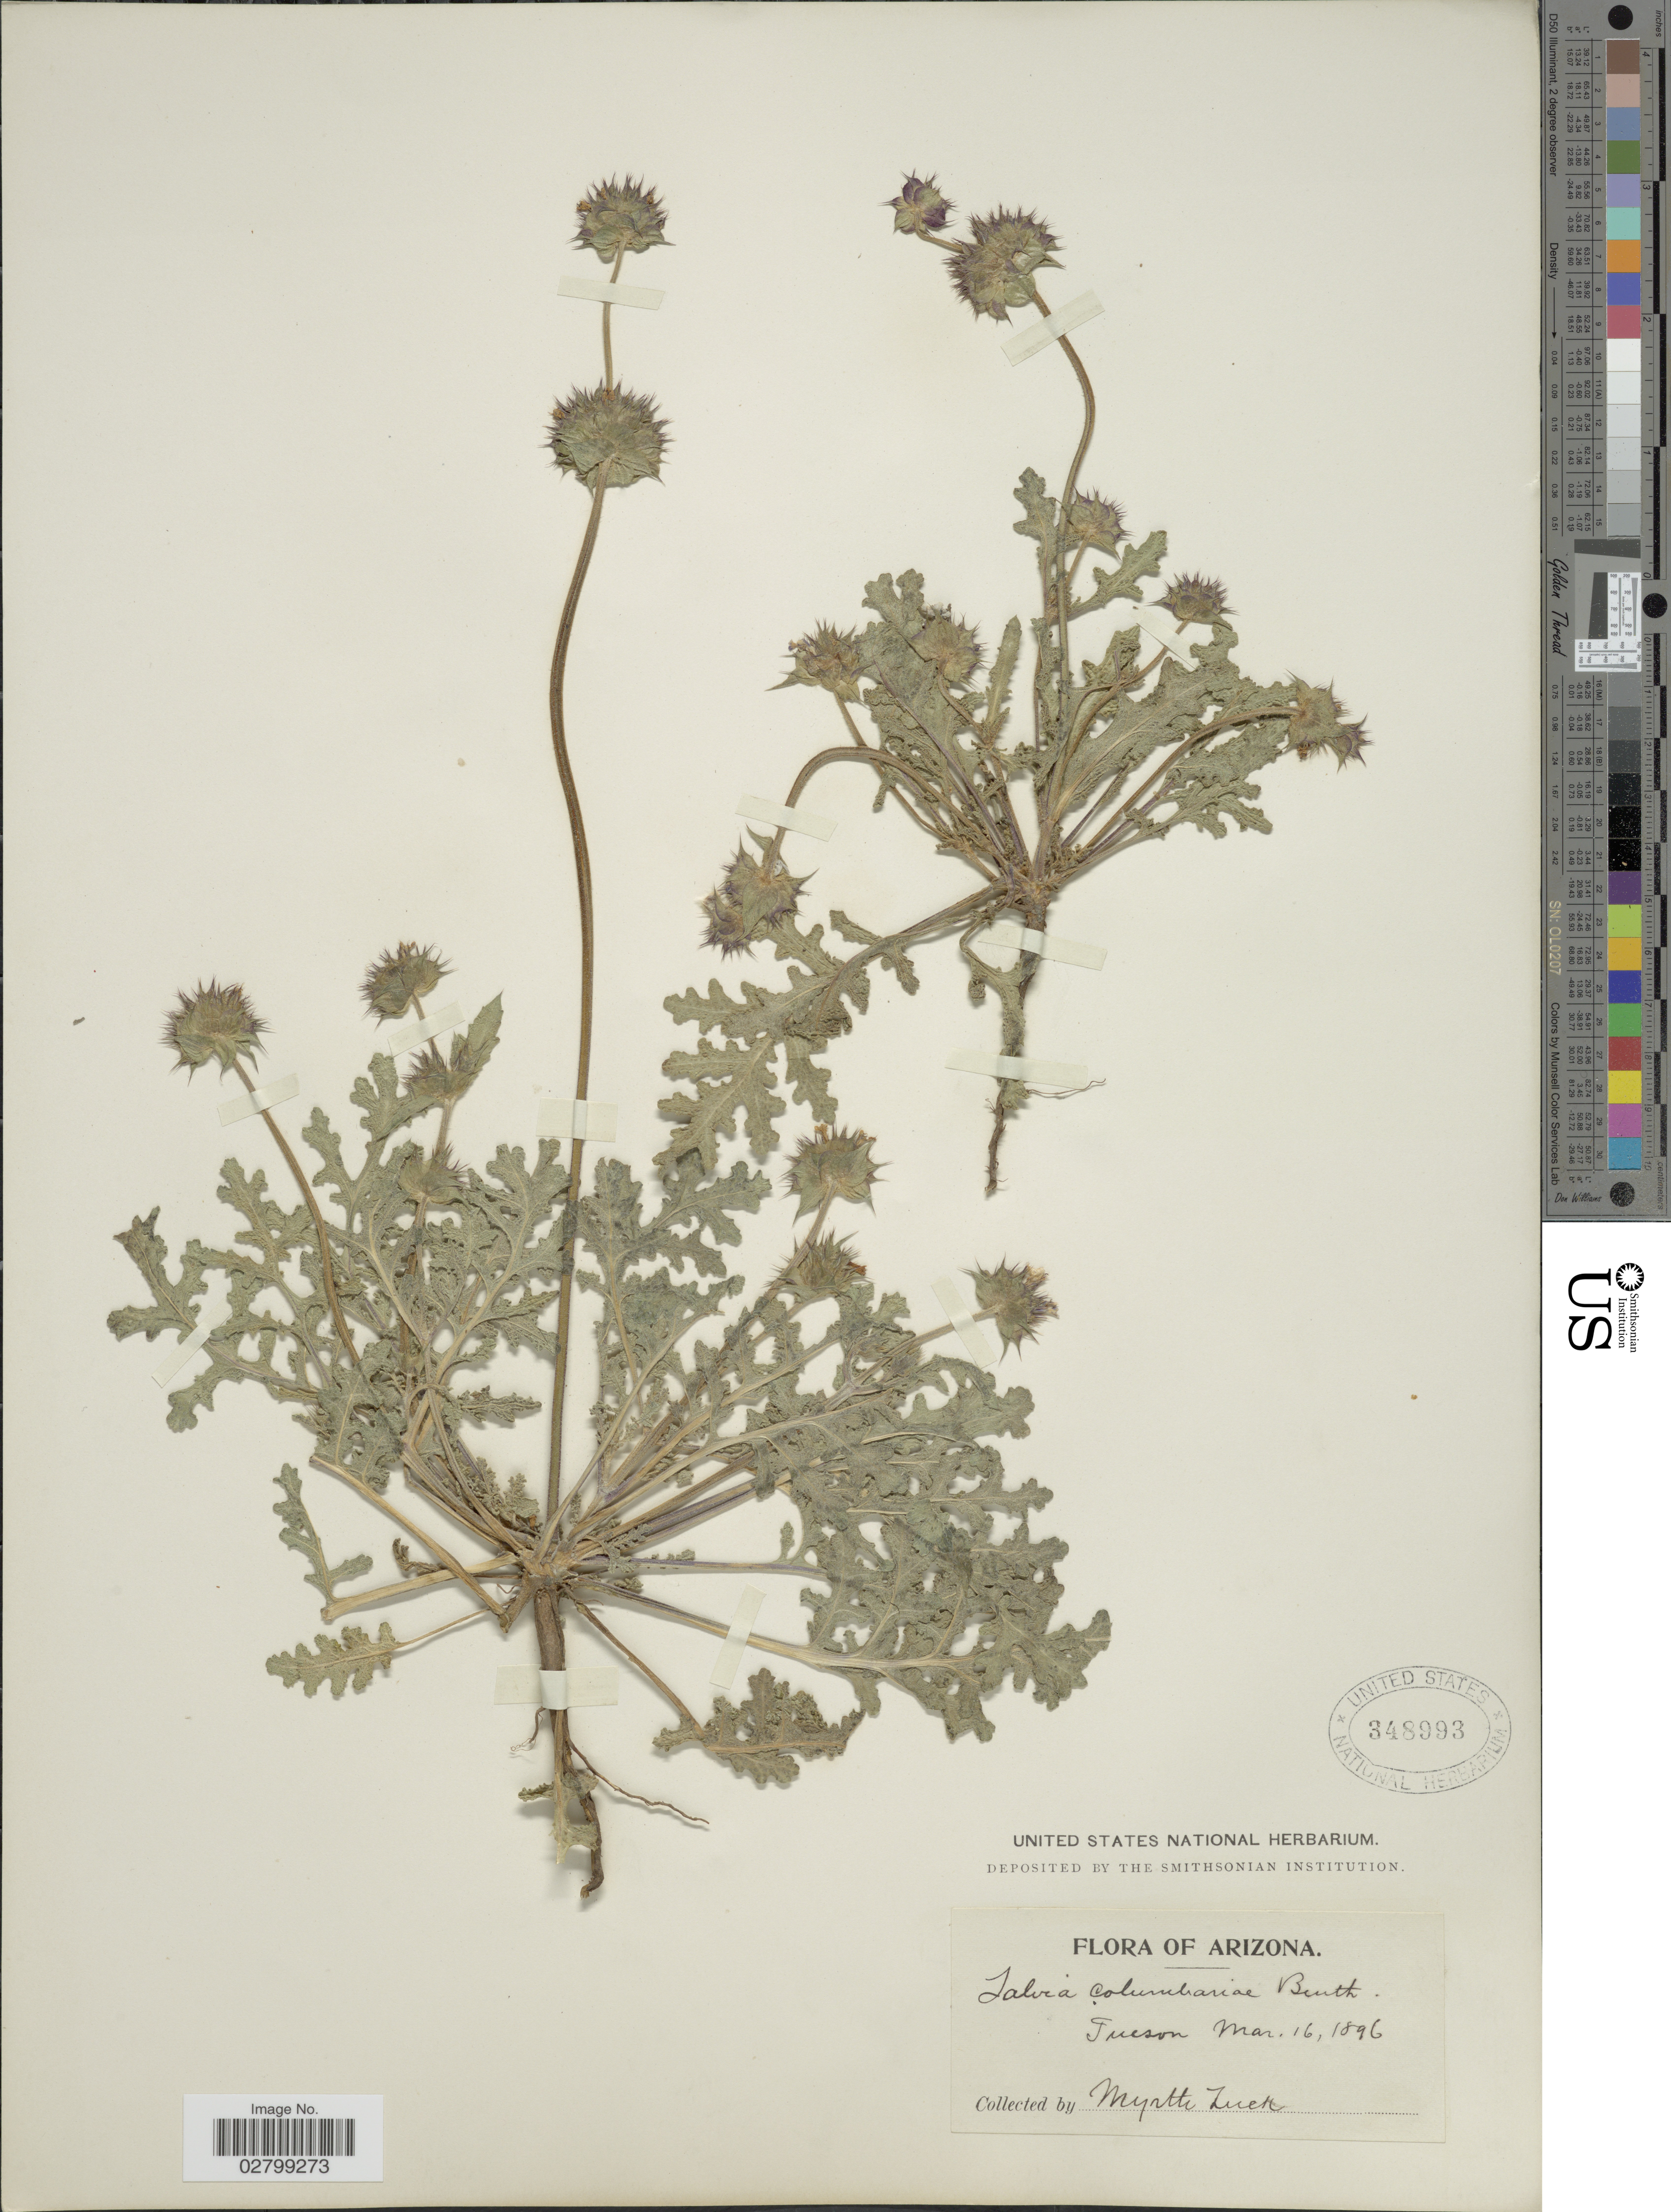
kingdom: Plantae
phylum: Tracheophyta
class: Magnoliopsida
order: Lamiales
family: Lamiaceae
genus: Salvia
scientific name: Salvia columbariae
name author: Benth.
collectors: M. Zuck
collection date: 1896-03-16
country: United States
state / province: Arizona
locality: Tucson.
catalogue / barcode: US 348993